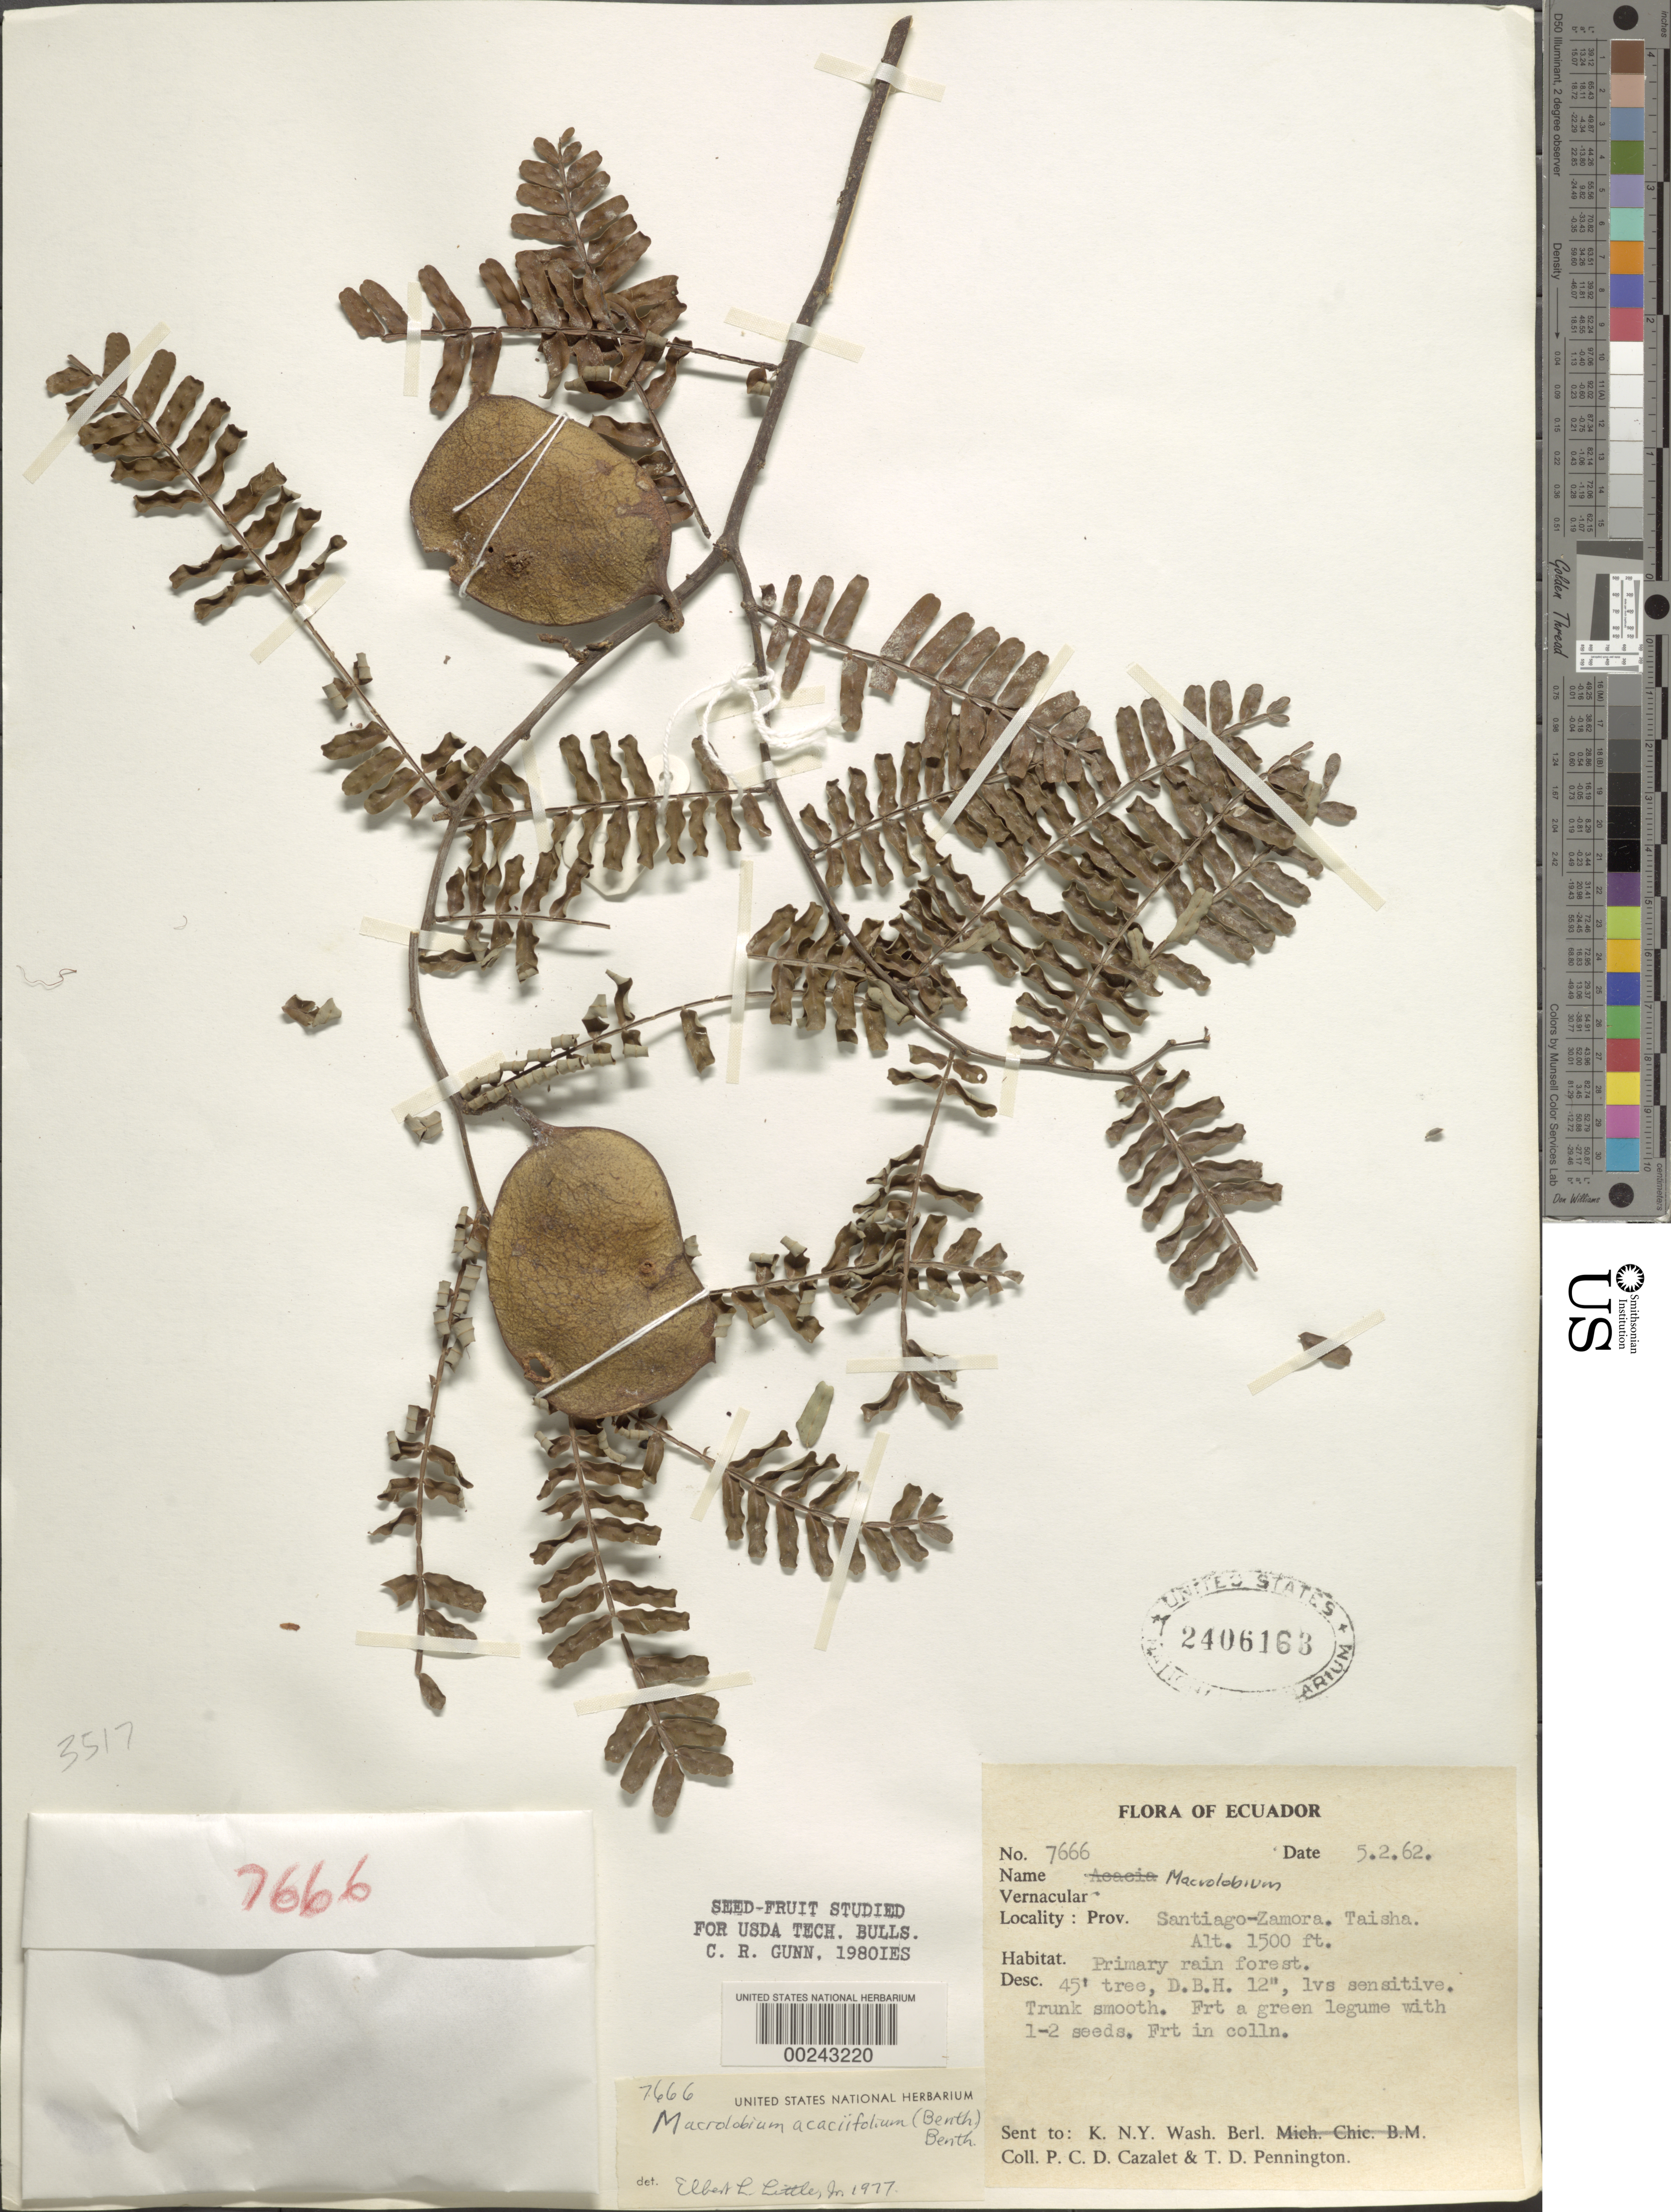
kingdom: Plantae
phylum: Tracheophyta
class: Magnoliopsida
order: Fabales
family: Fabaceae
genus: Macrolobium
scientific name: Macrolobium machaerioides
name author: Killip & J.F. Macbr.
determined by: Trujillo, A. M.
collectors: P. Cazalet & T. D. Pennington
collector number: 7666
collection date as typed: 05 Feb 1962 or 02 May 1962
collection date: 1962-02-05 or 1962-05-02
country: Ecuador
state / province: Morona-Santiago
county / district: Taisha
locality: Taisha; Santiago-Zamora Prov.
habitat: Primary rain forest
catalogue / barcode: US 2406163